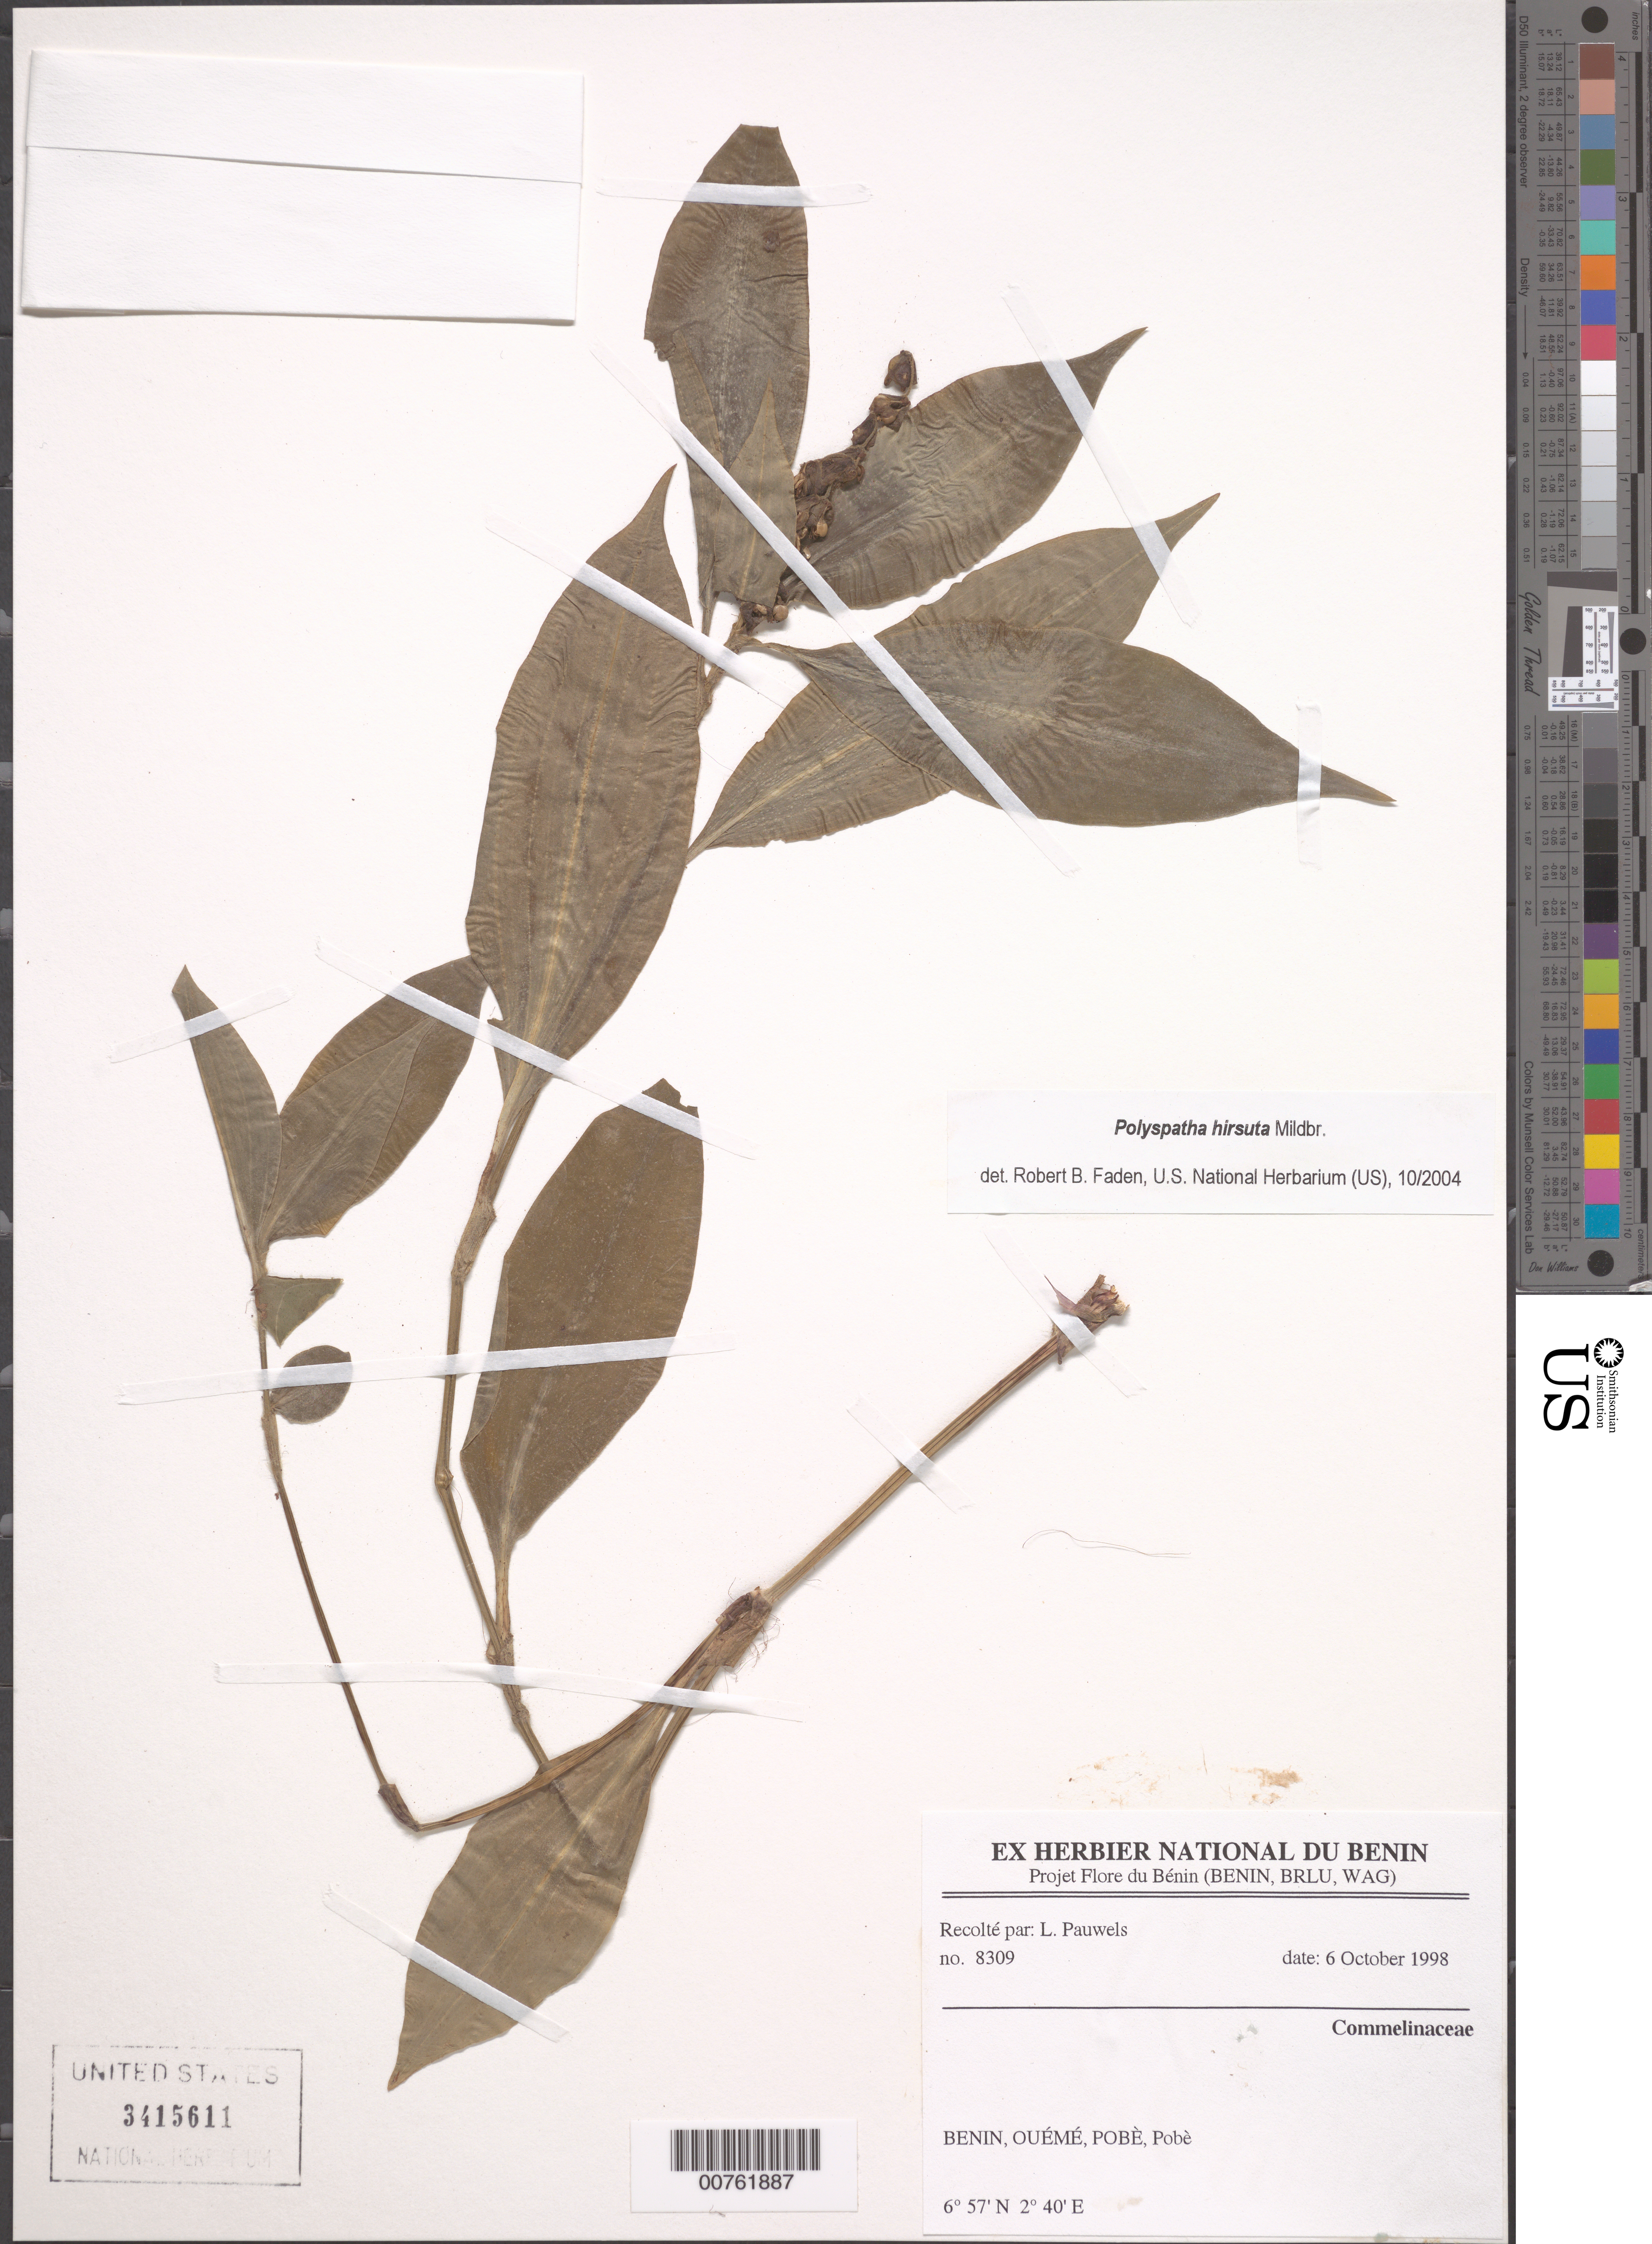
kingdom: Plantae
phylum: Tracheophyta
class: Liliopsida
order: Commelinales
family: Commelinaceae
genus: Polyspatha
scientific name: Polyspatha hirsuta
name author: Mildbr.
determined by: Faden, Robert B., (US), Smithsonian Institution - National Museum of Natural History (UNITED STATES)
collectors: L. Pauwels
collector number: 8309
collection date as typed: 06 Oct 1998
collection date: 1998-10-06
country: Benin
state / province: Oueme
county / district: Pobe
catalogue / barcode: US 3415611